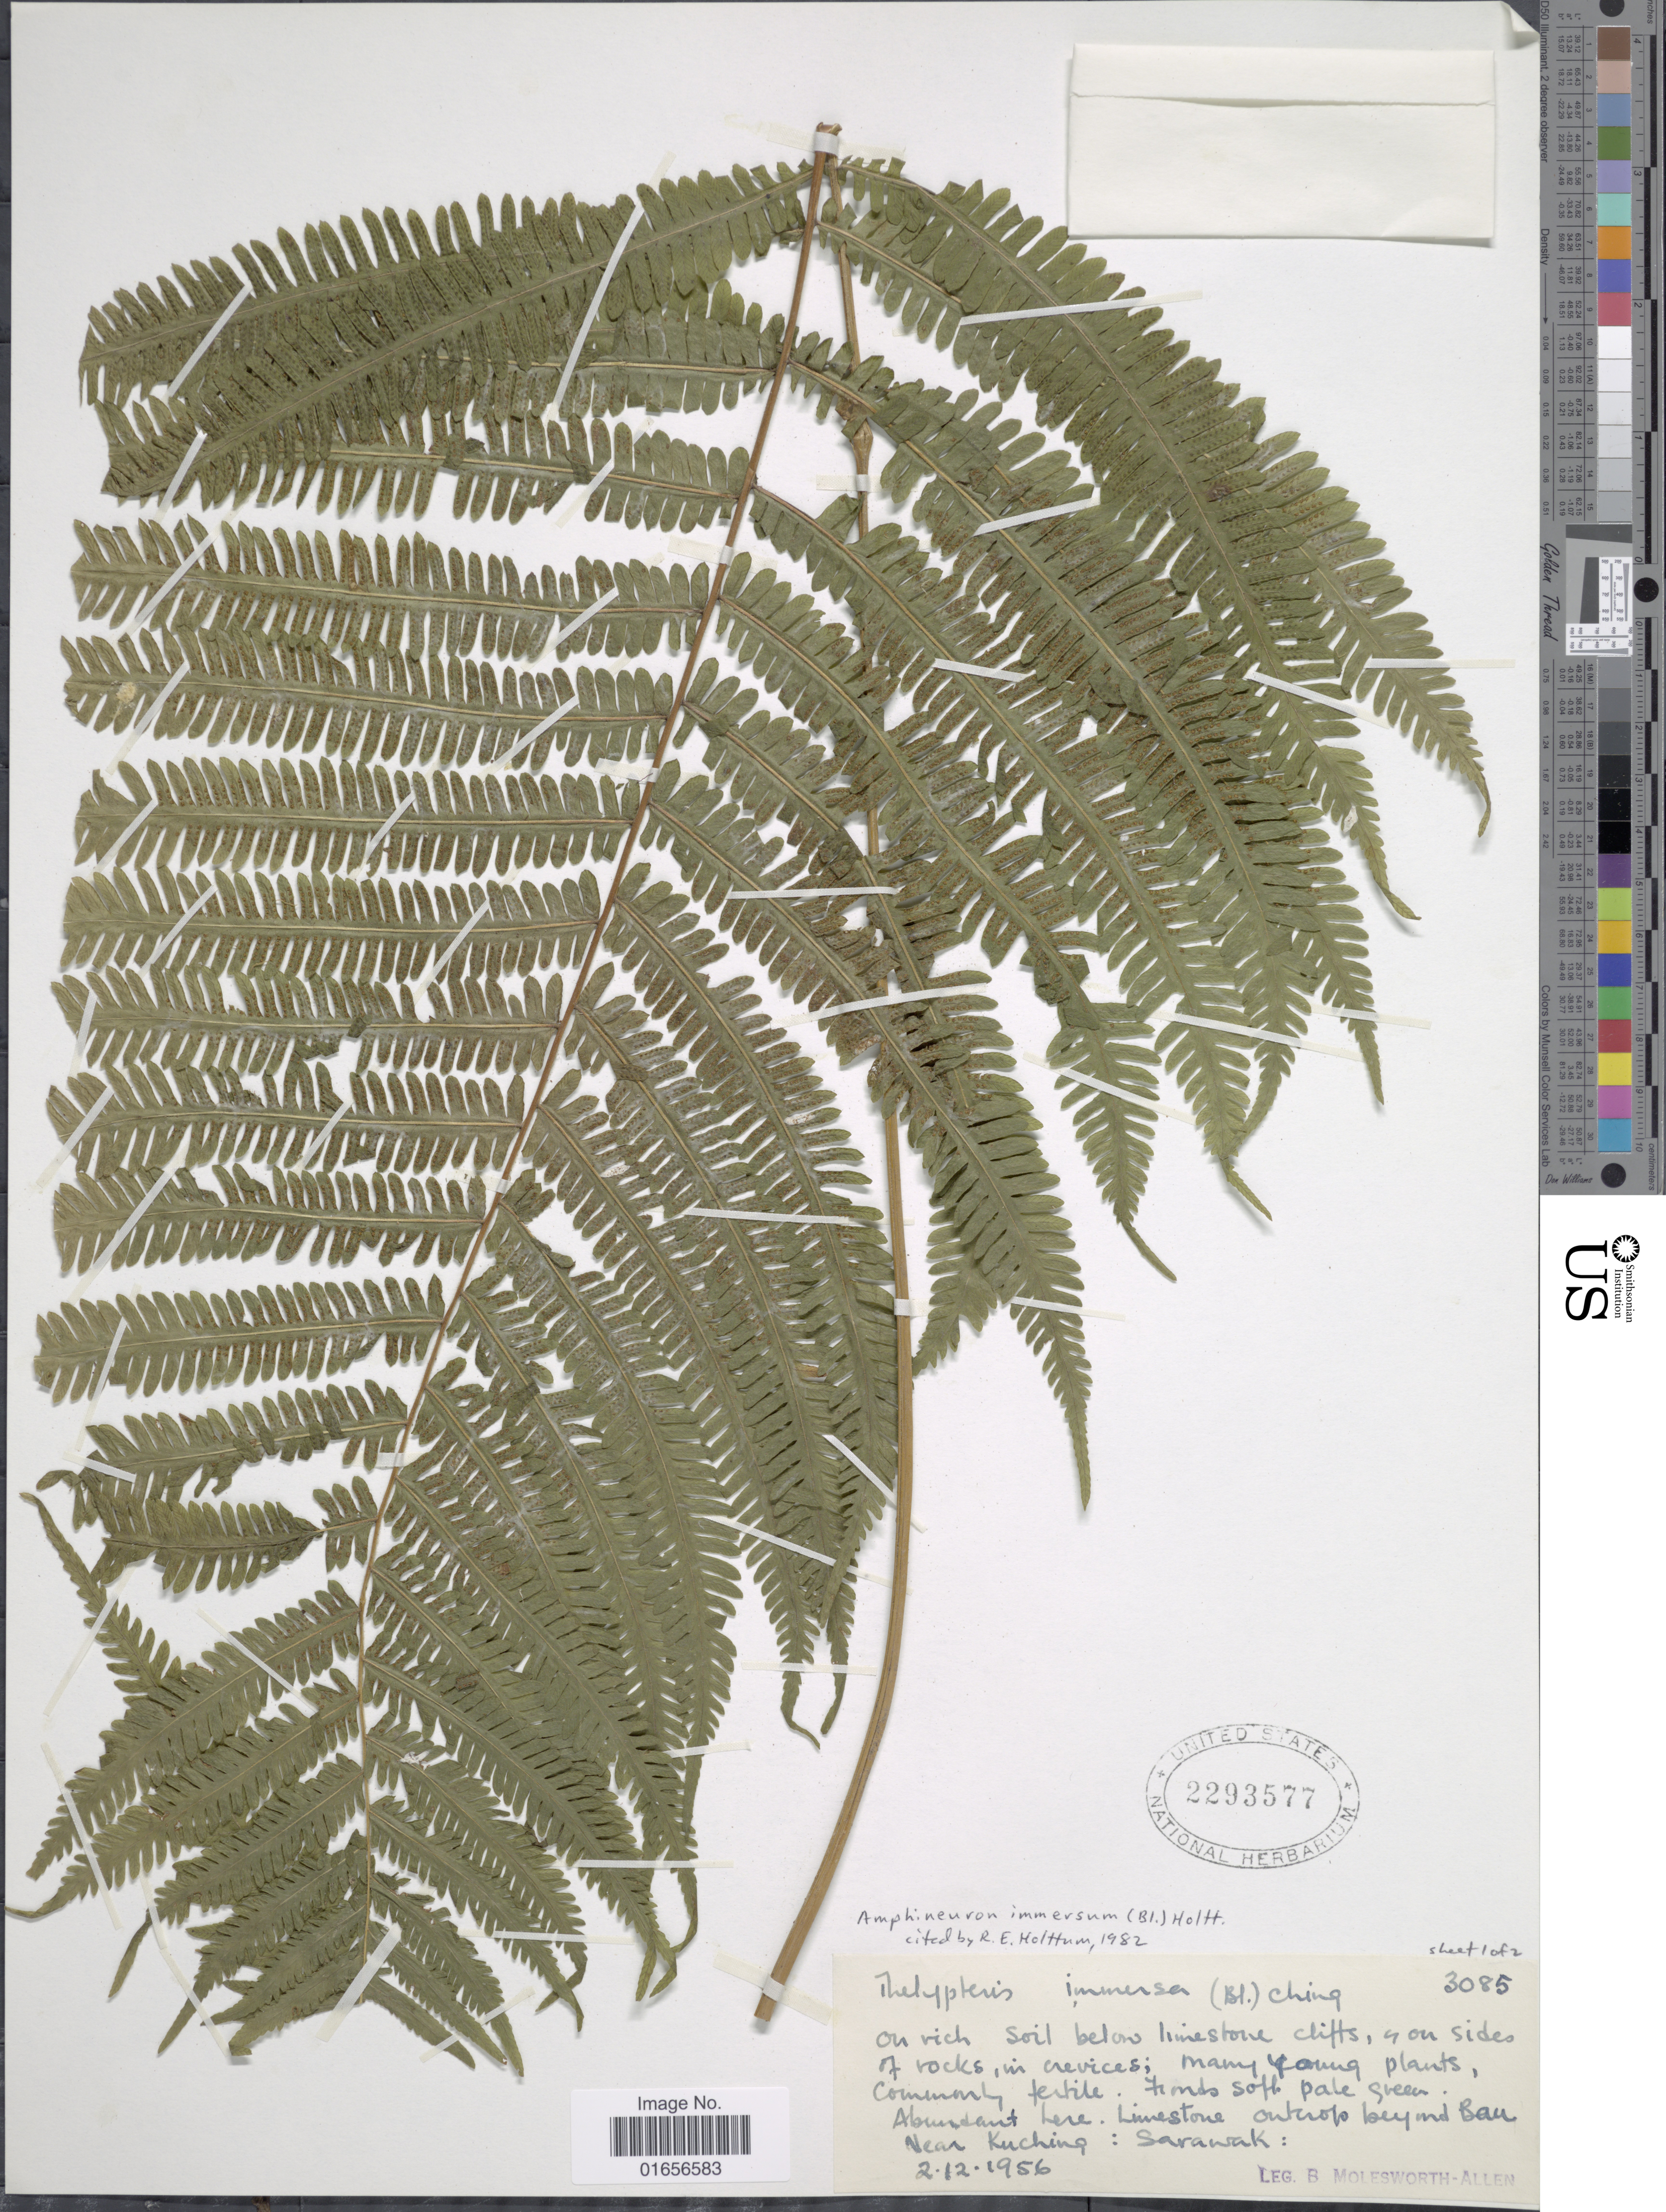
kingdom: Plantae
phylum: Tracheophyta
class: Polypodiopsida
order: Polypodiales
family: Thelypteridaceae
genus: Amphineuron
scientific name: Amphineuron immersum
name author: (Blume) Holttum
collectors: B. E. G. Molesworth-Allen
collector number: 3085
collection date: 1956-12-02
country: Malaysia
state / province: Sarawak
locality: Near Kuching: Sarawak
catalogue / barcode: US 2293577